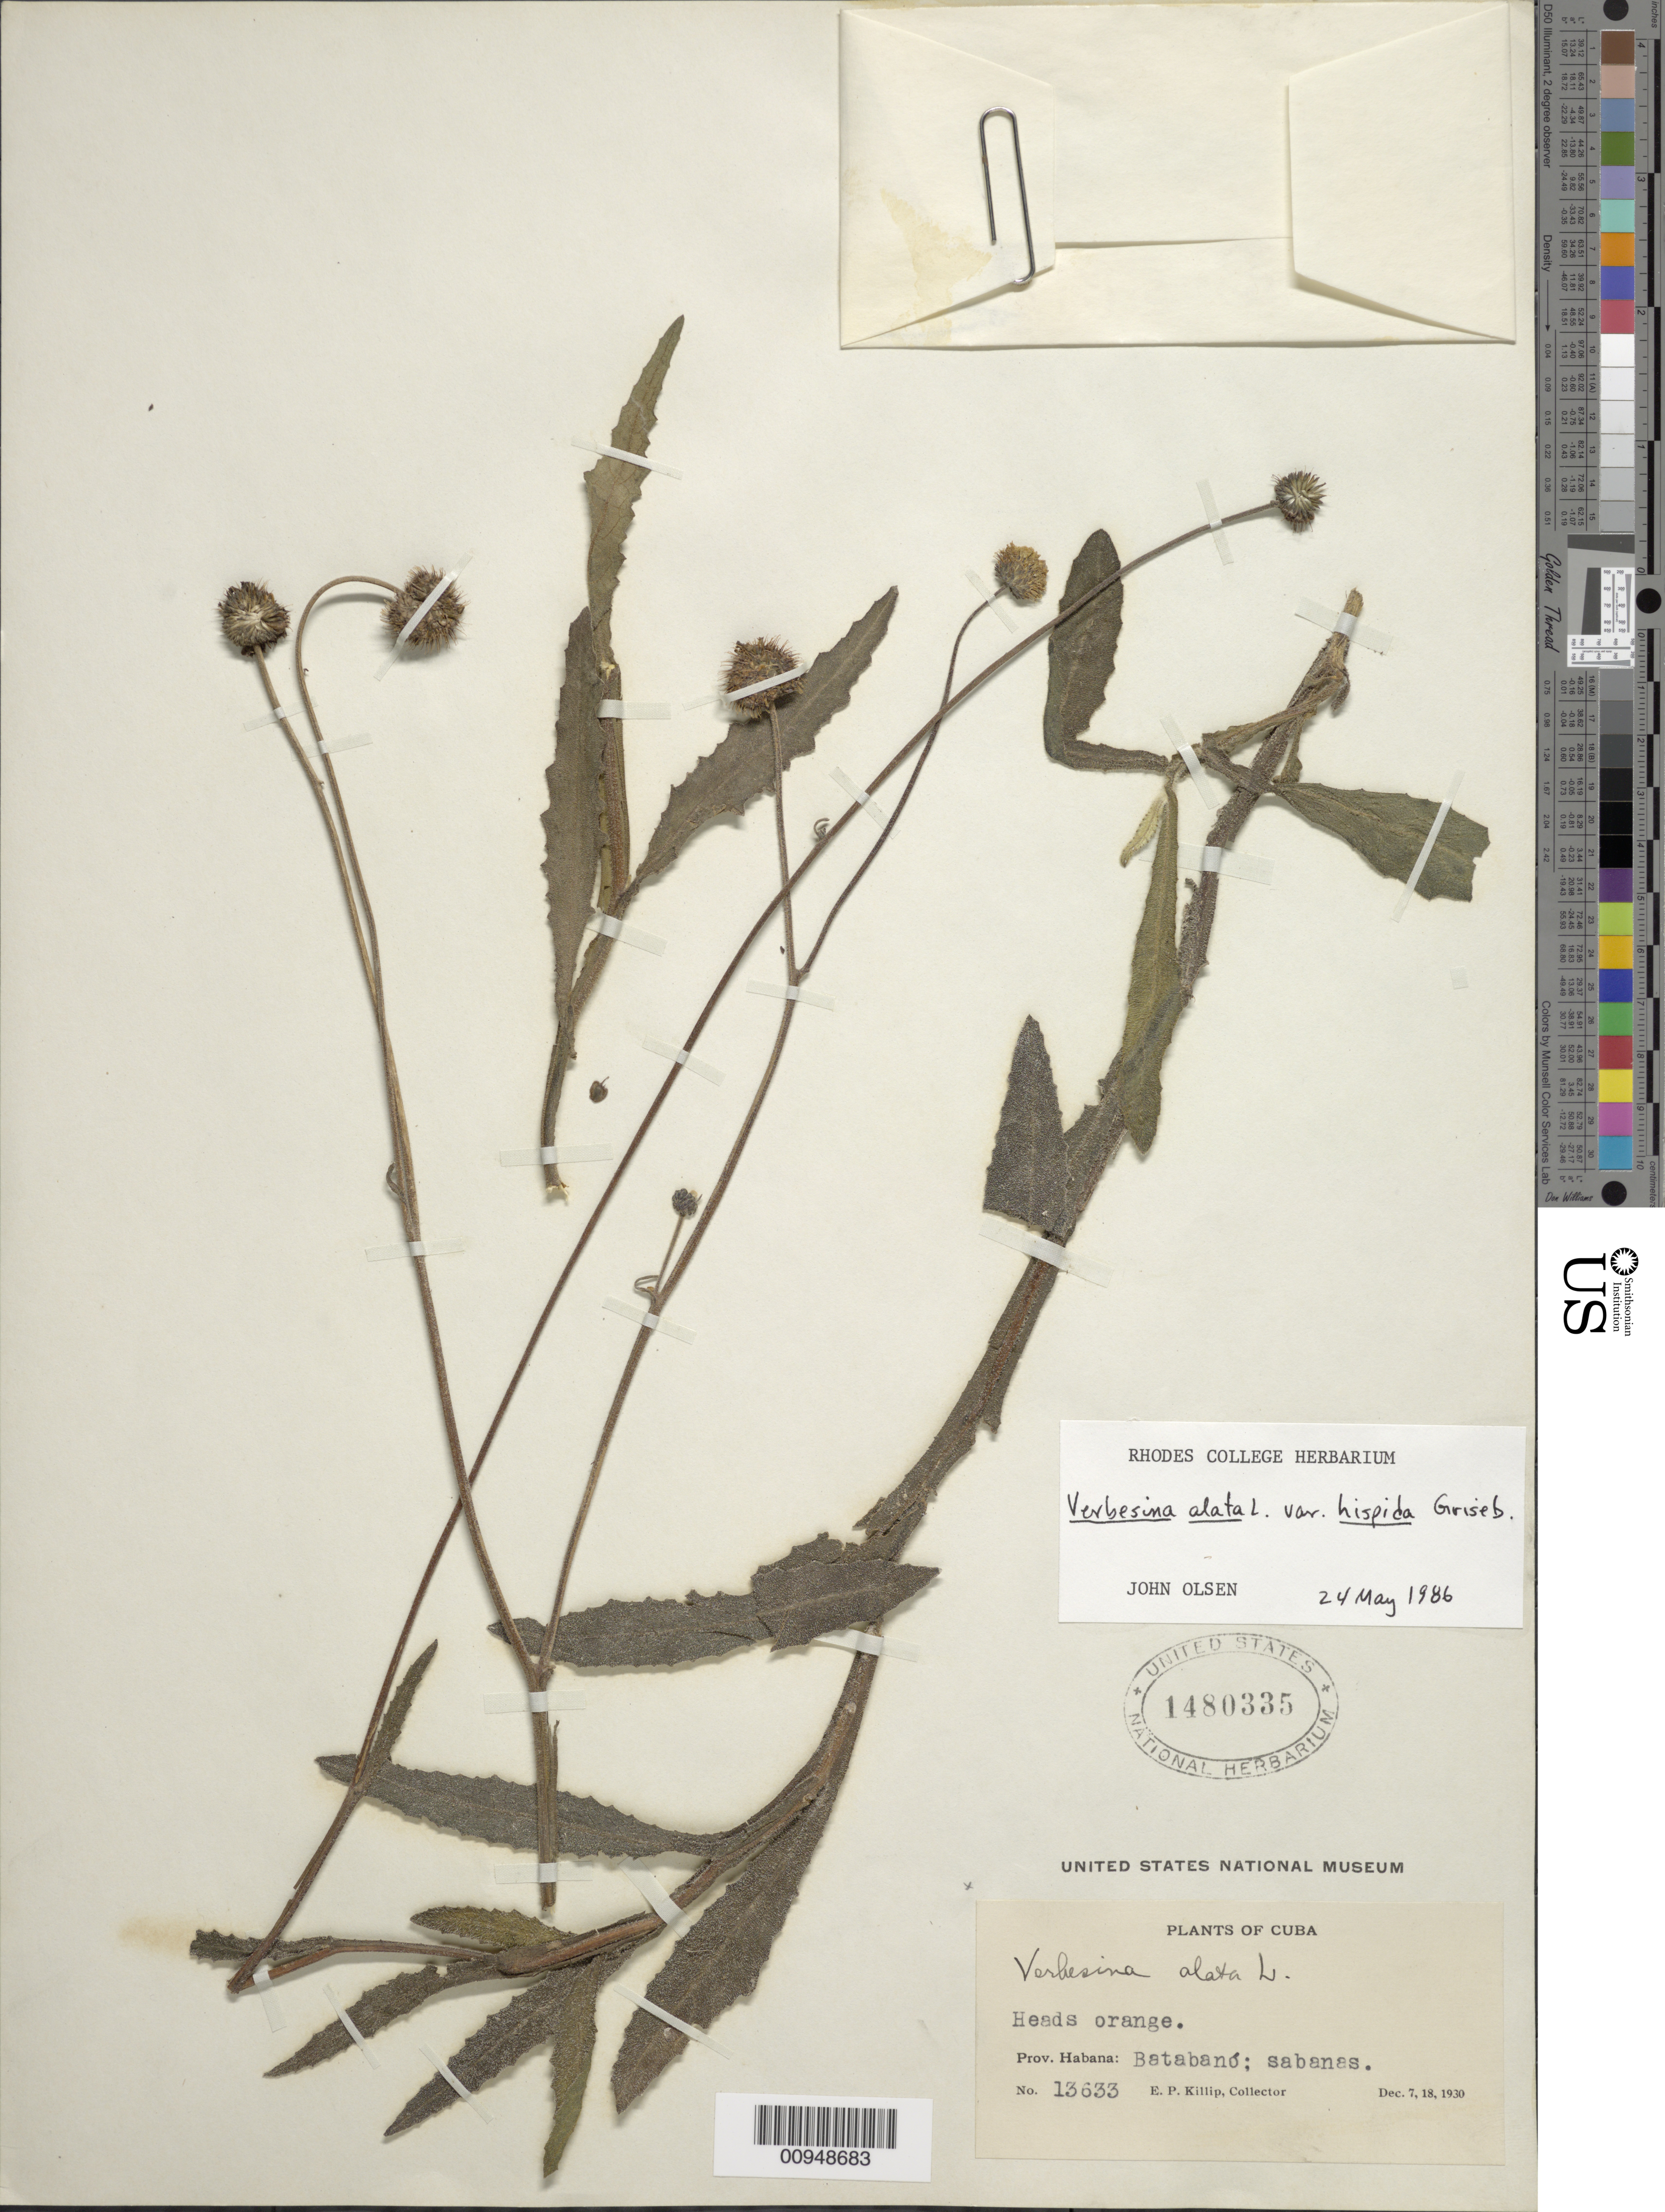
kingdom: Plantae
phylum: Tracheophyta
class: Magnoliopsida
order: Asterales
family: Asteraceae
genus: Verbesina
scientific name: Verbesina alata var. hispida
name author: Griseb.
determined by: Olsen, J.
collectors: E. P. Killip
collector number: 13633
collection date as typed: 07 Dec 1930 to 18 Dec 1930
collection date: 1930-12-07/1930-12-18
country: Cuba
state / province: La Habana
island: Cuba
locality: Batabanó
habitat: Sabanas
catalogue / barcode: US 1480335